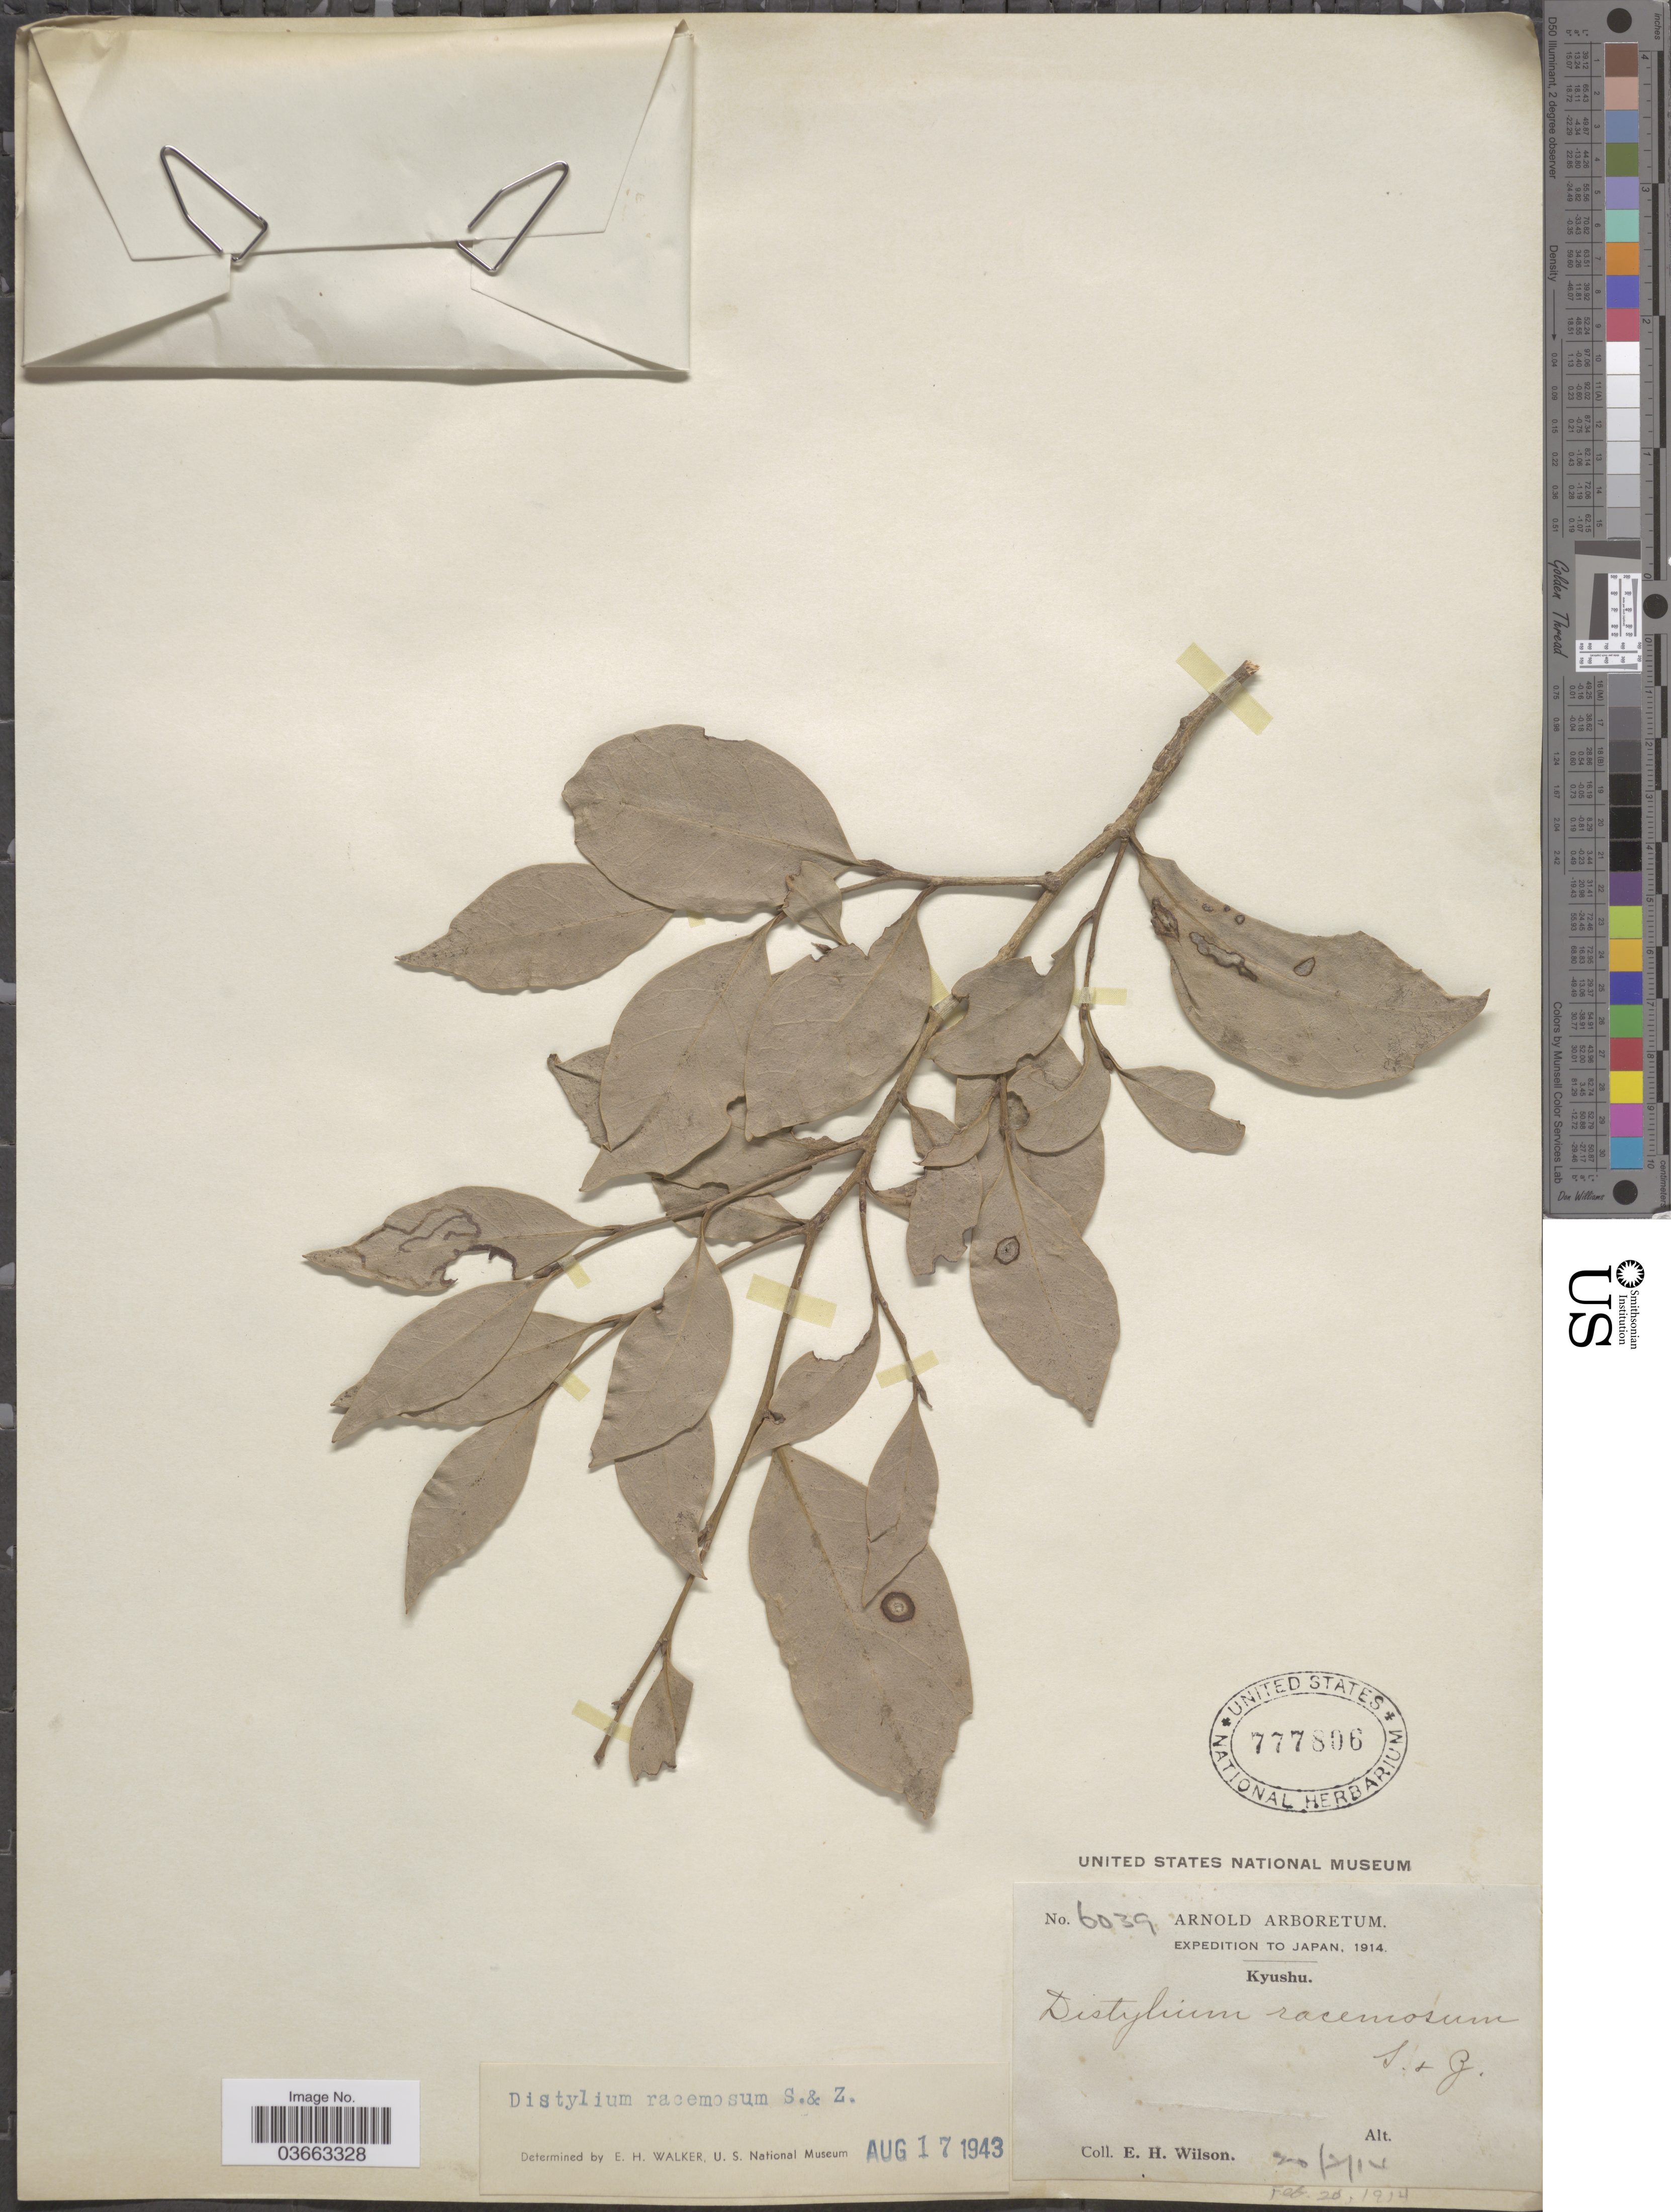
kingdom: Plantae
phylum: Tracheophyta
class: Magnoliopsida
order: Saxifragales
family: Hamamelidaceae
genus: Distylium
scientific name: Distylium racemosum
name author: Siebold & Zucc.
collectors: E. Wilson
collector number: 6039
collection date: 1914-02-20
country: Japan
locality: Kyushu.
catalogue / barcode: US 777806